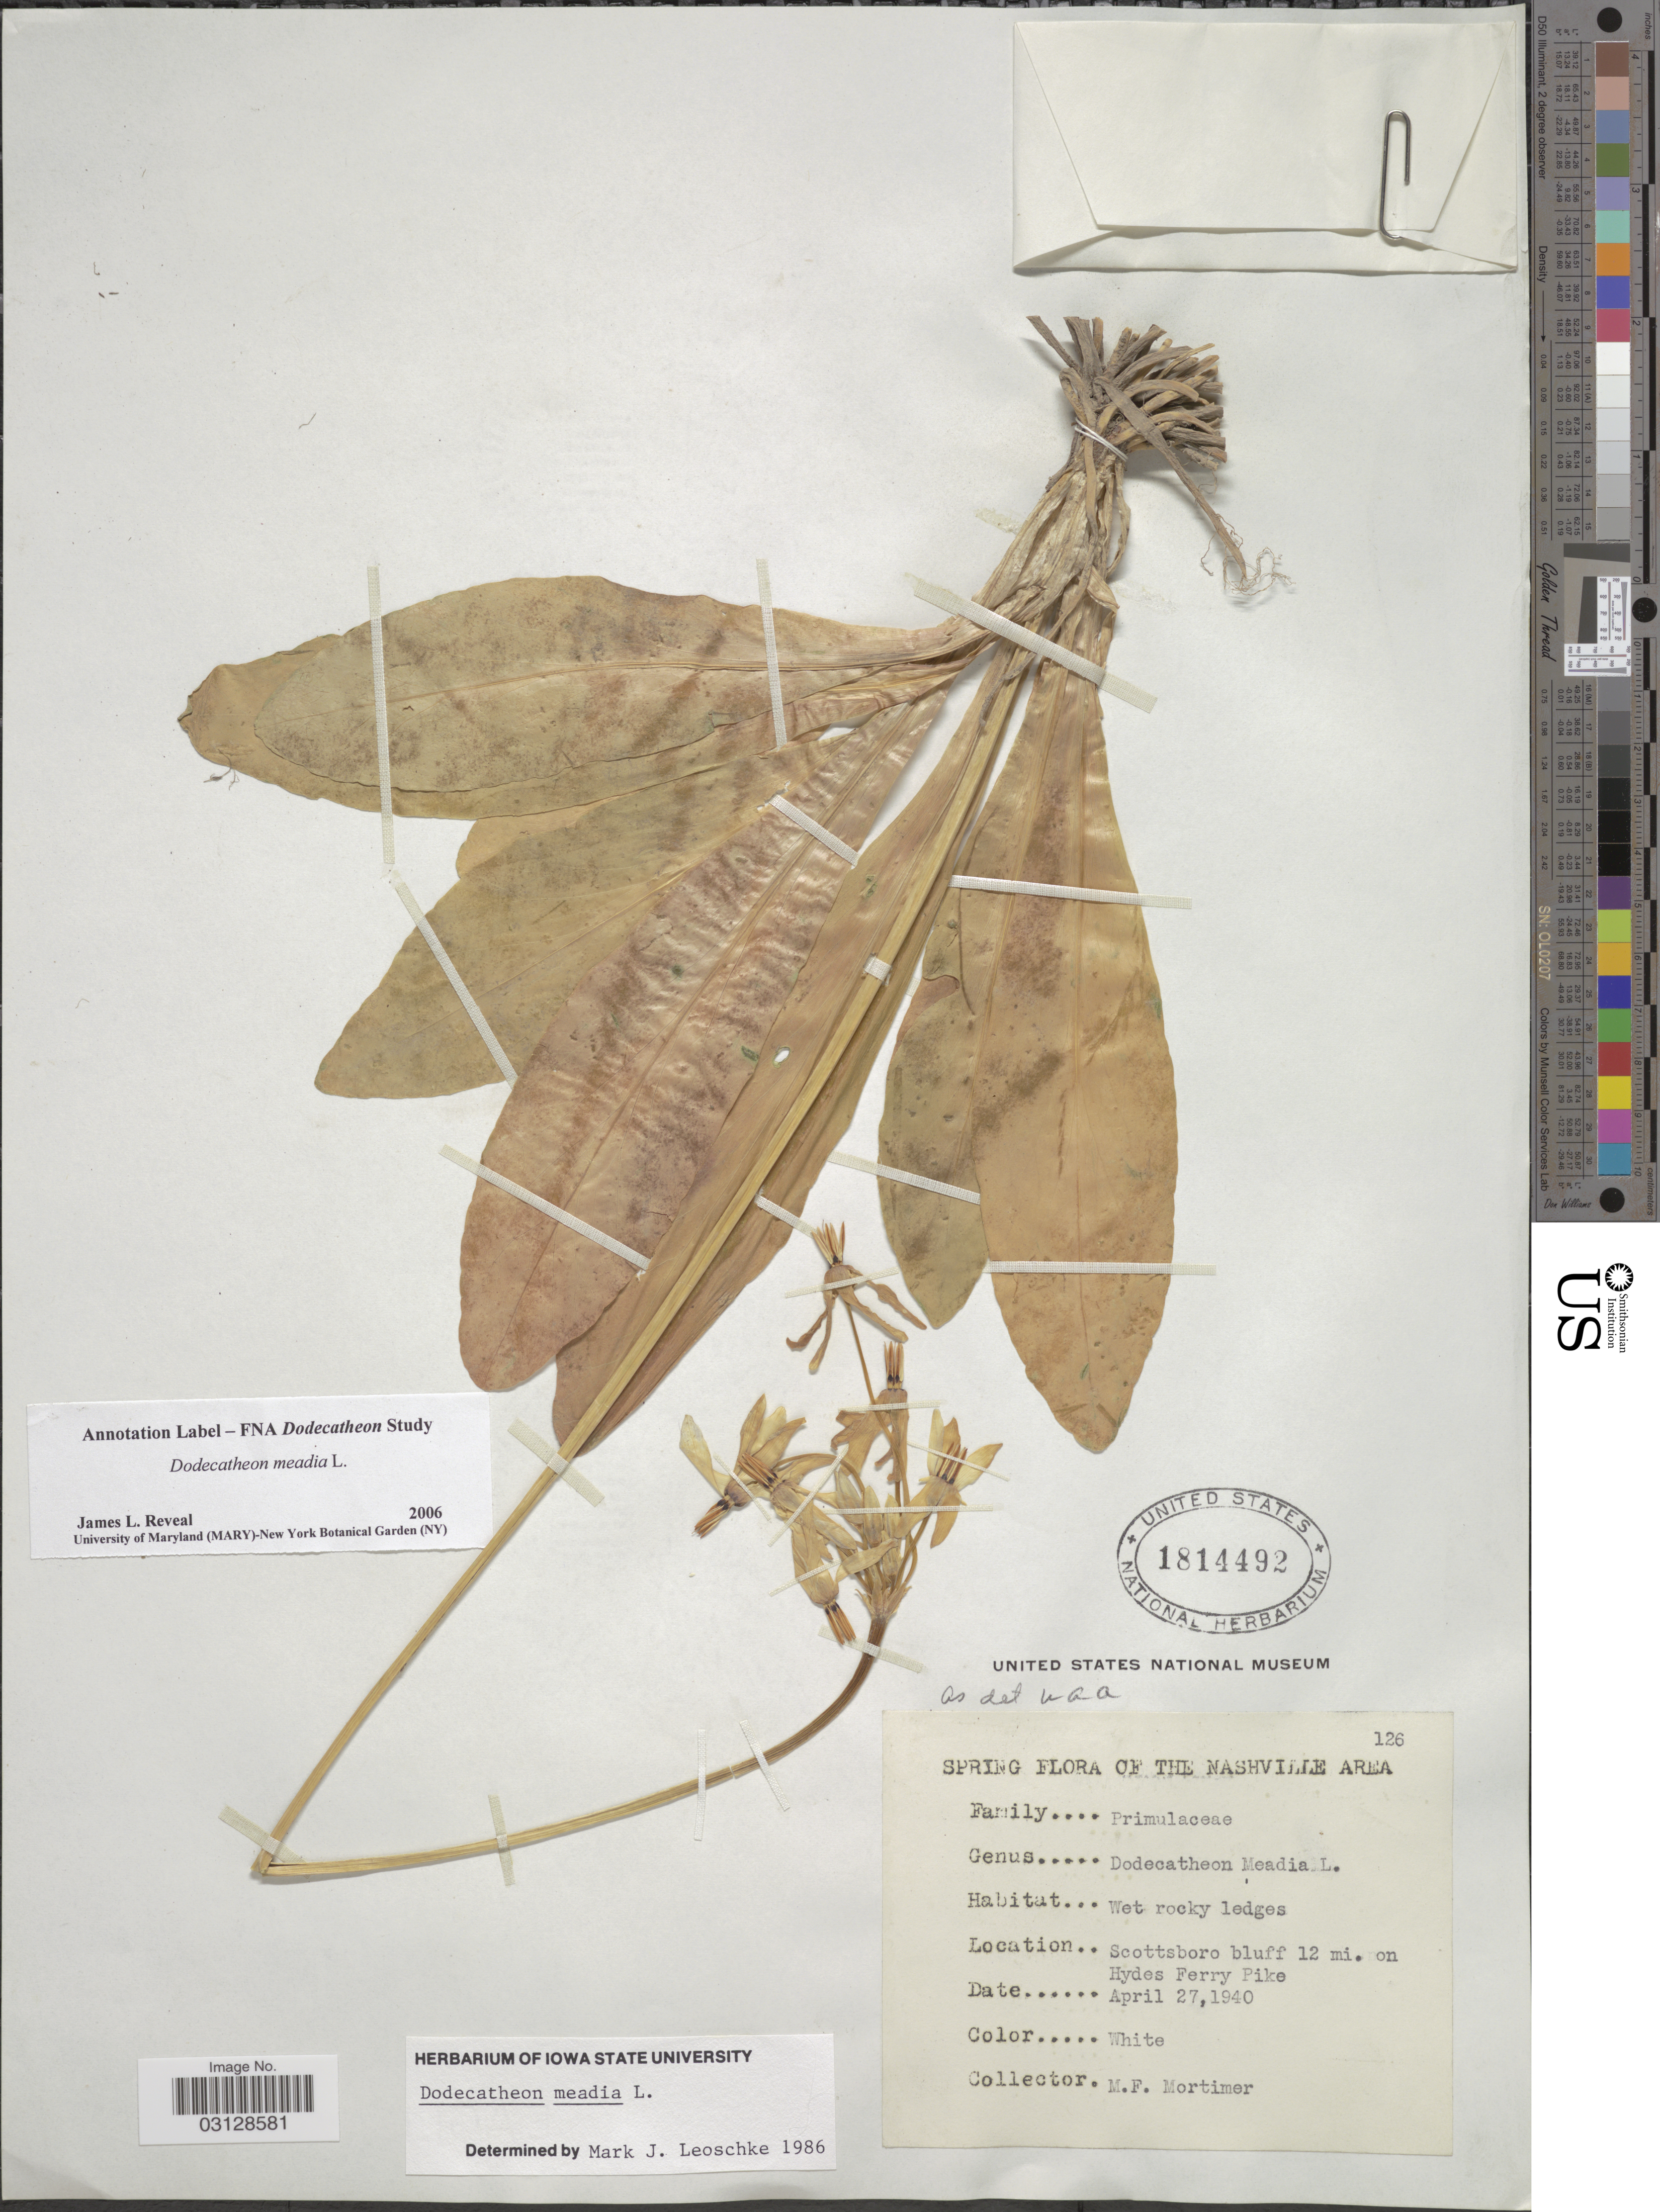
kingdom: Plantae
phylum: Tracheophyta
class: Magnoliopsida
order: Ericales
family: Primulaceae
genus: Dodecatheon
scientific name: Dodecatheon meadia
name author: L.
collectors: M. Mortimer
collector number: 126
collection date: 1940-04-27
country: United States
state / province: Tennessee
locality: The Nashville Area. Scottsboro bluff 12 mi. on Hydes Ferry Pike.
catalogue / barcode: US 1814492